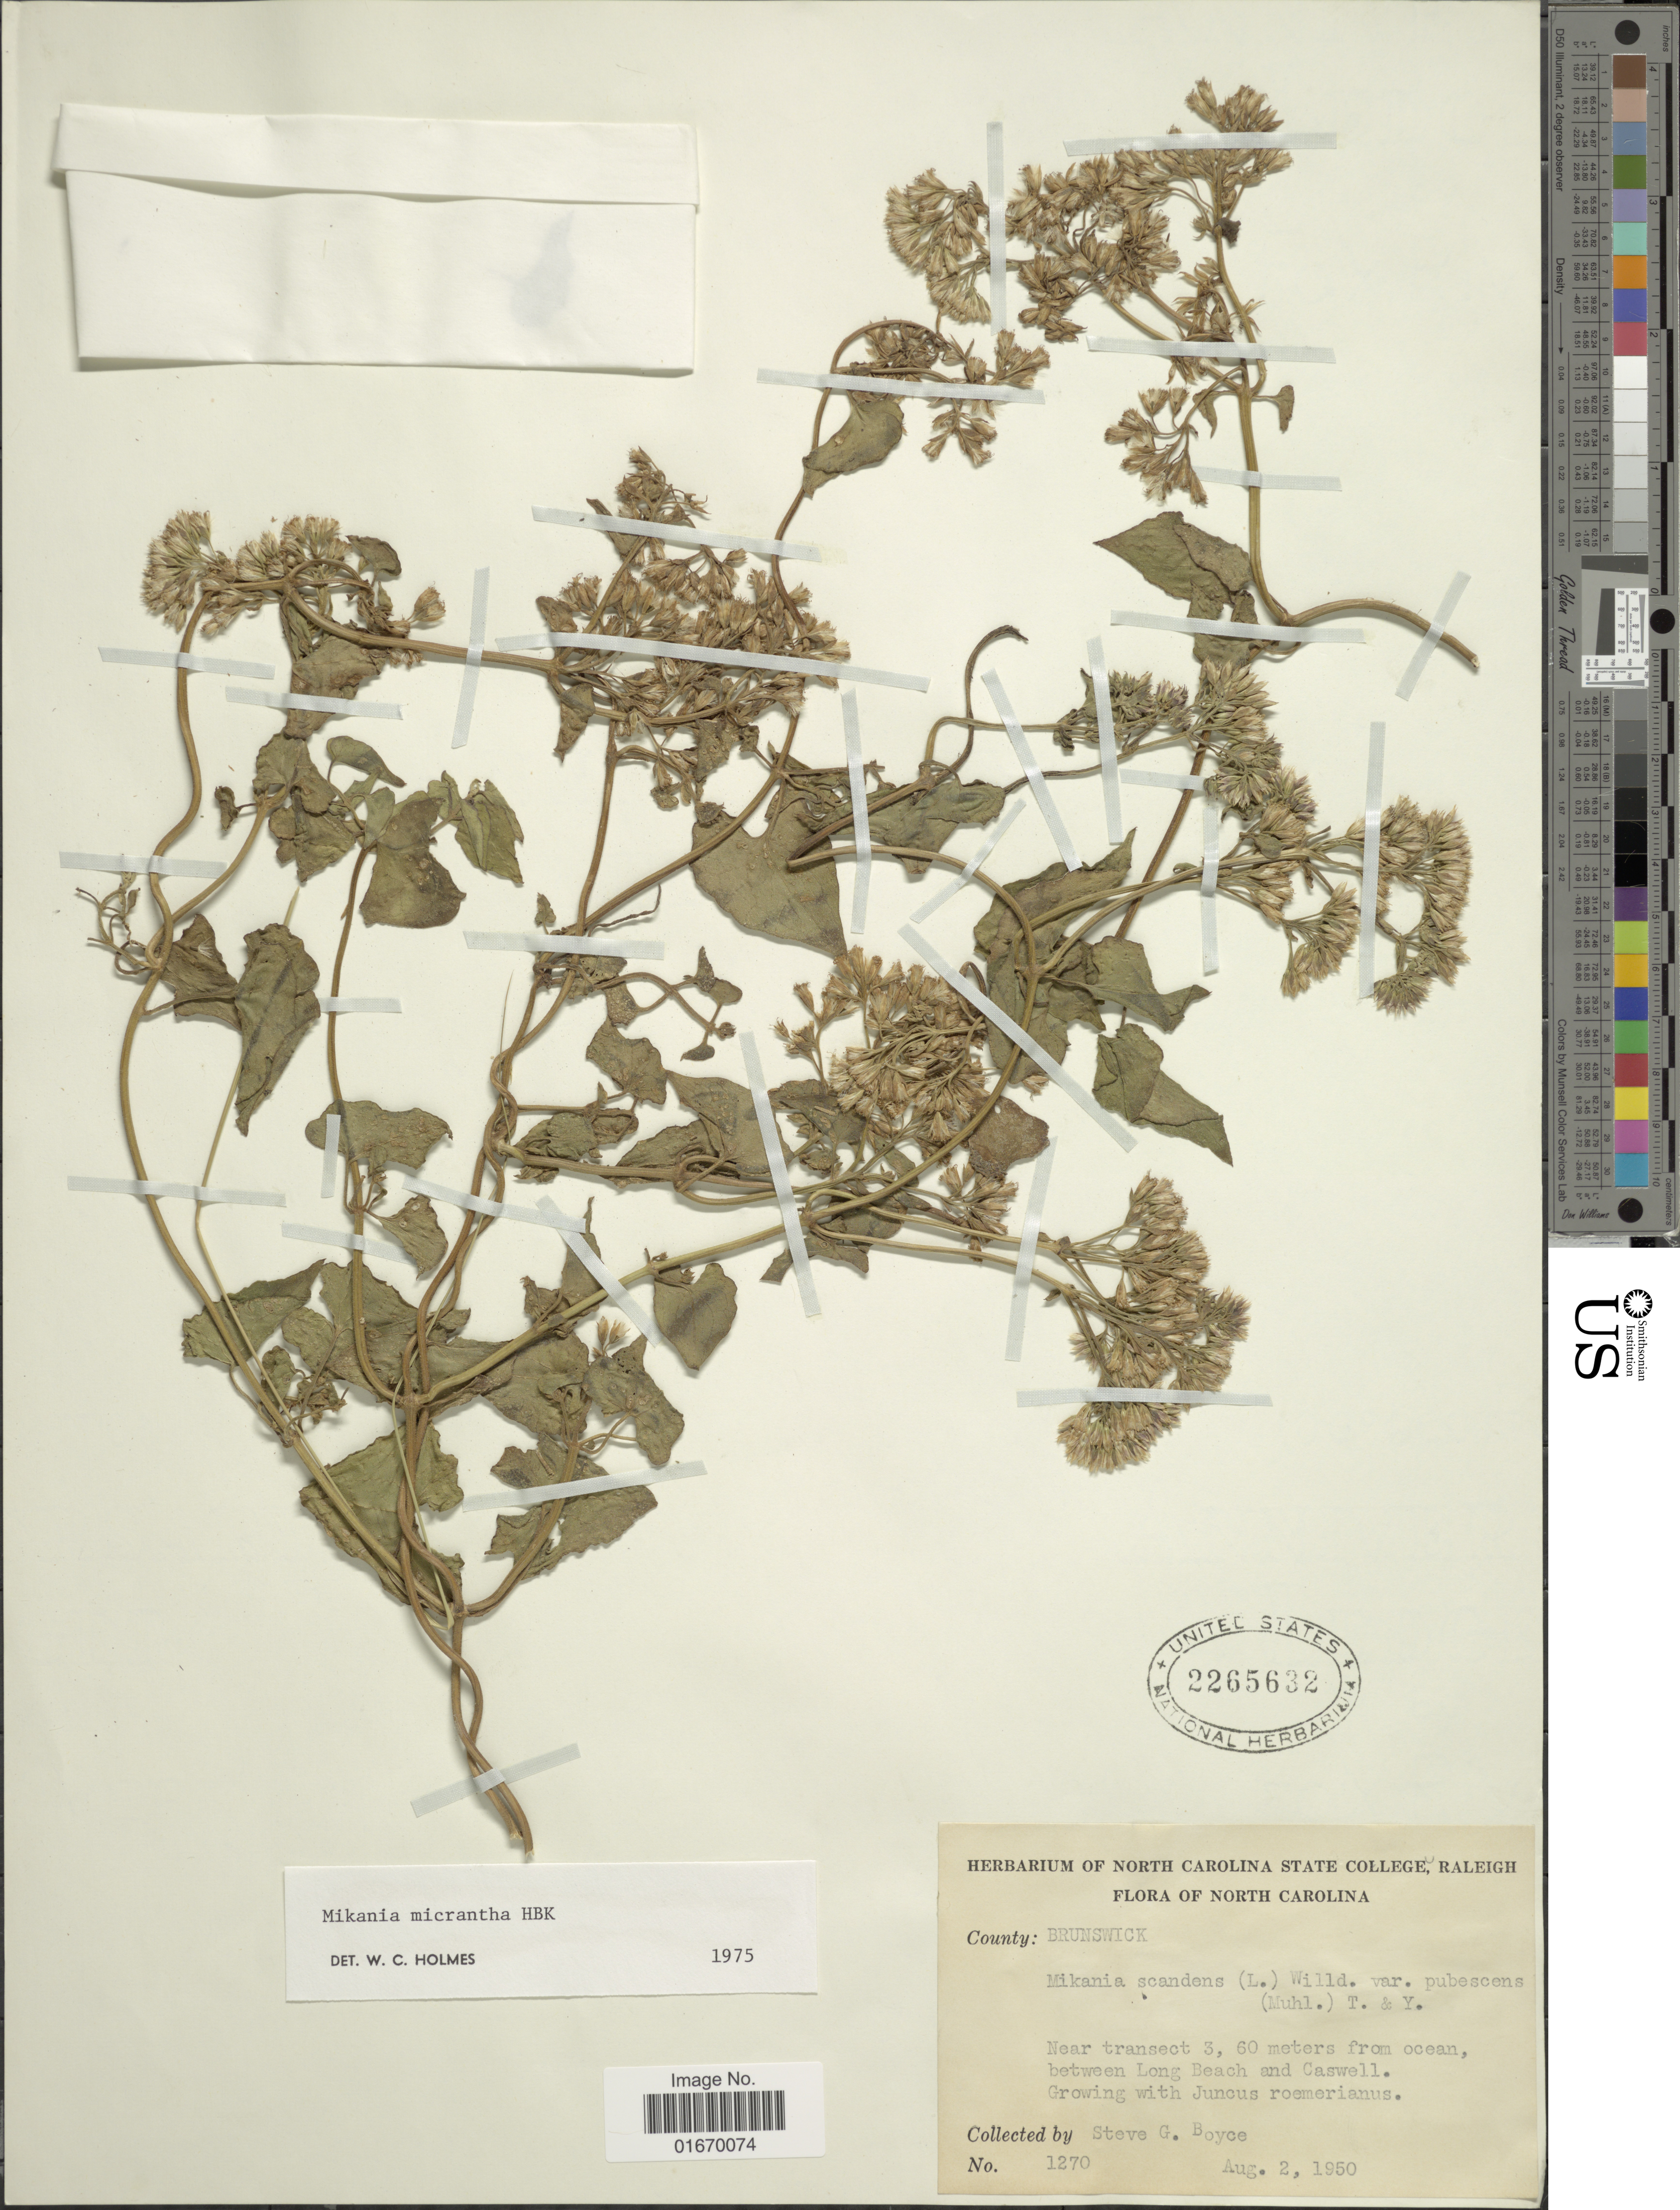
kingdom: Plantae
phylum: Tracheophyta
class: Magnoliopsida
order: Asterales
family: Asteraceae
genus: Mikania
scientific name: Mikania micrantha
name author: Kunth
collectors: S. Boyce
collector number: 1270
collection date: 1950-08-02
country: United States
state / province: North Carolina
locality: Near transect 3, between Long Beach and Caswell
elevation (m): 60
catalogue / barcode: US 2265632